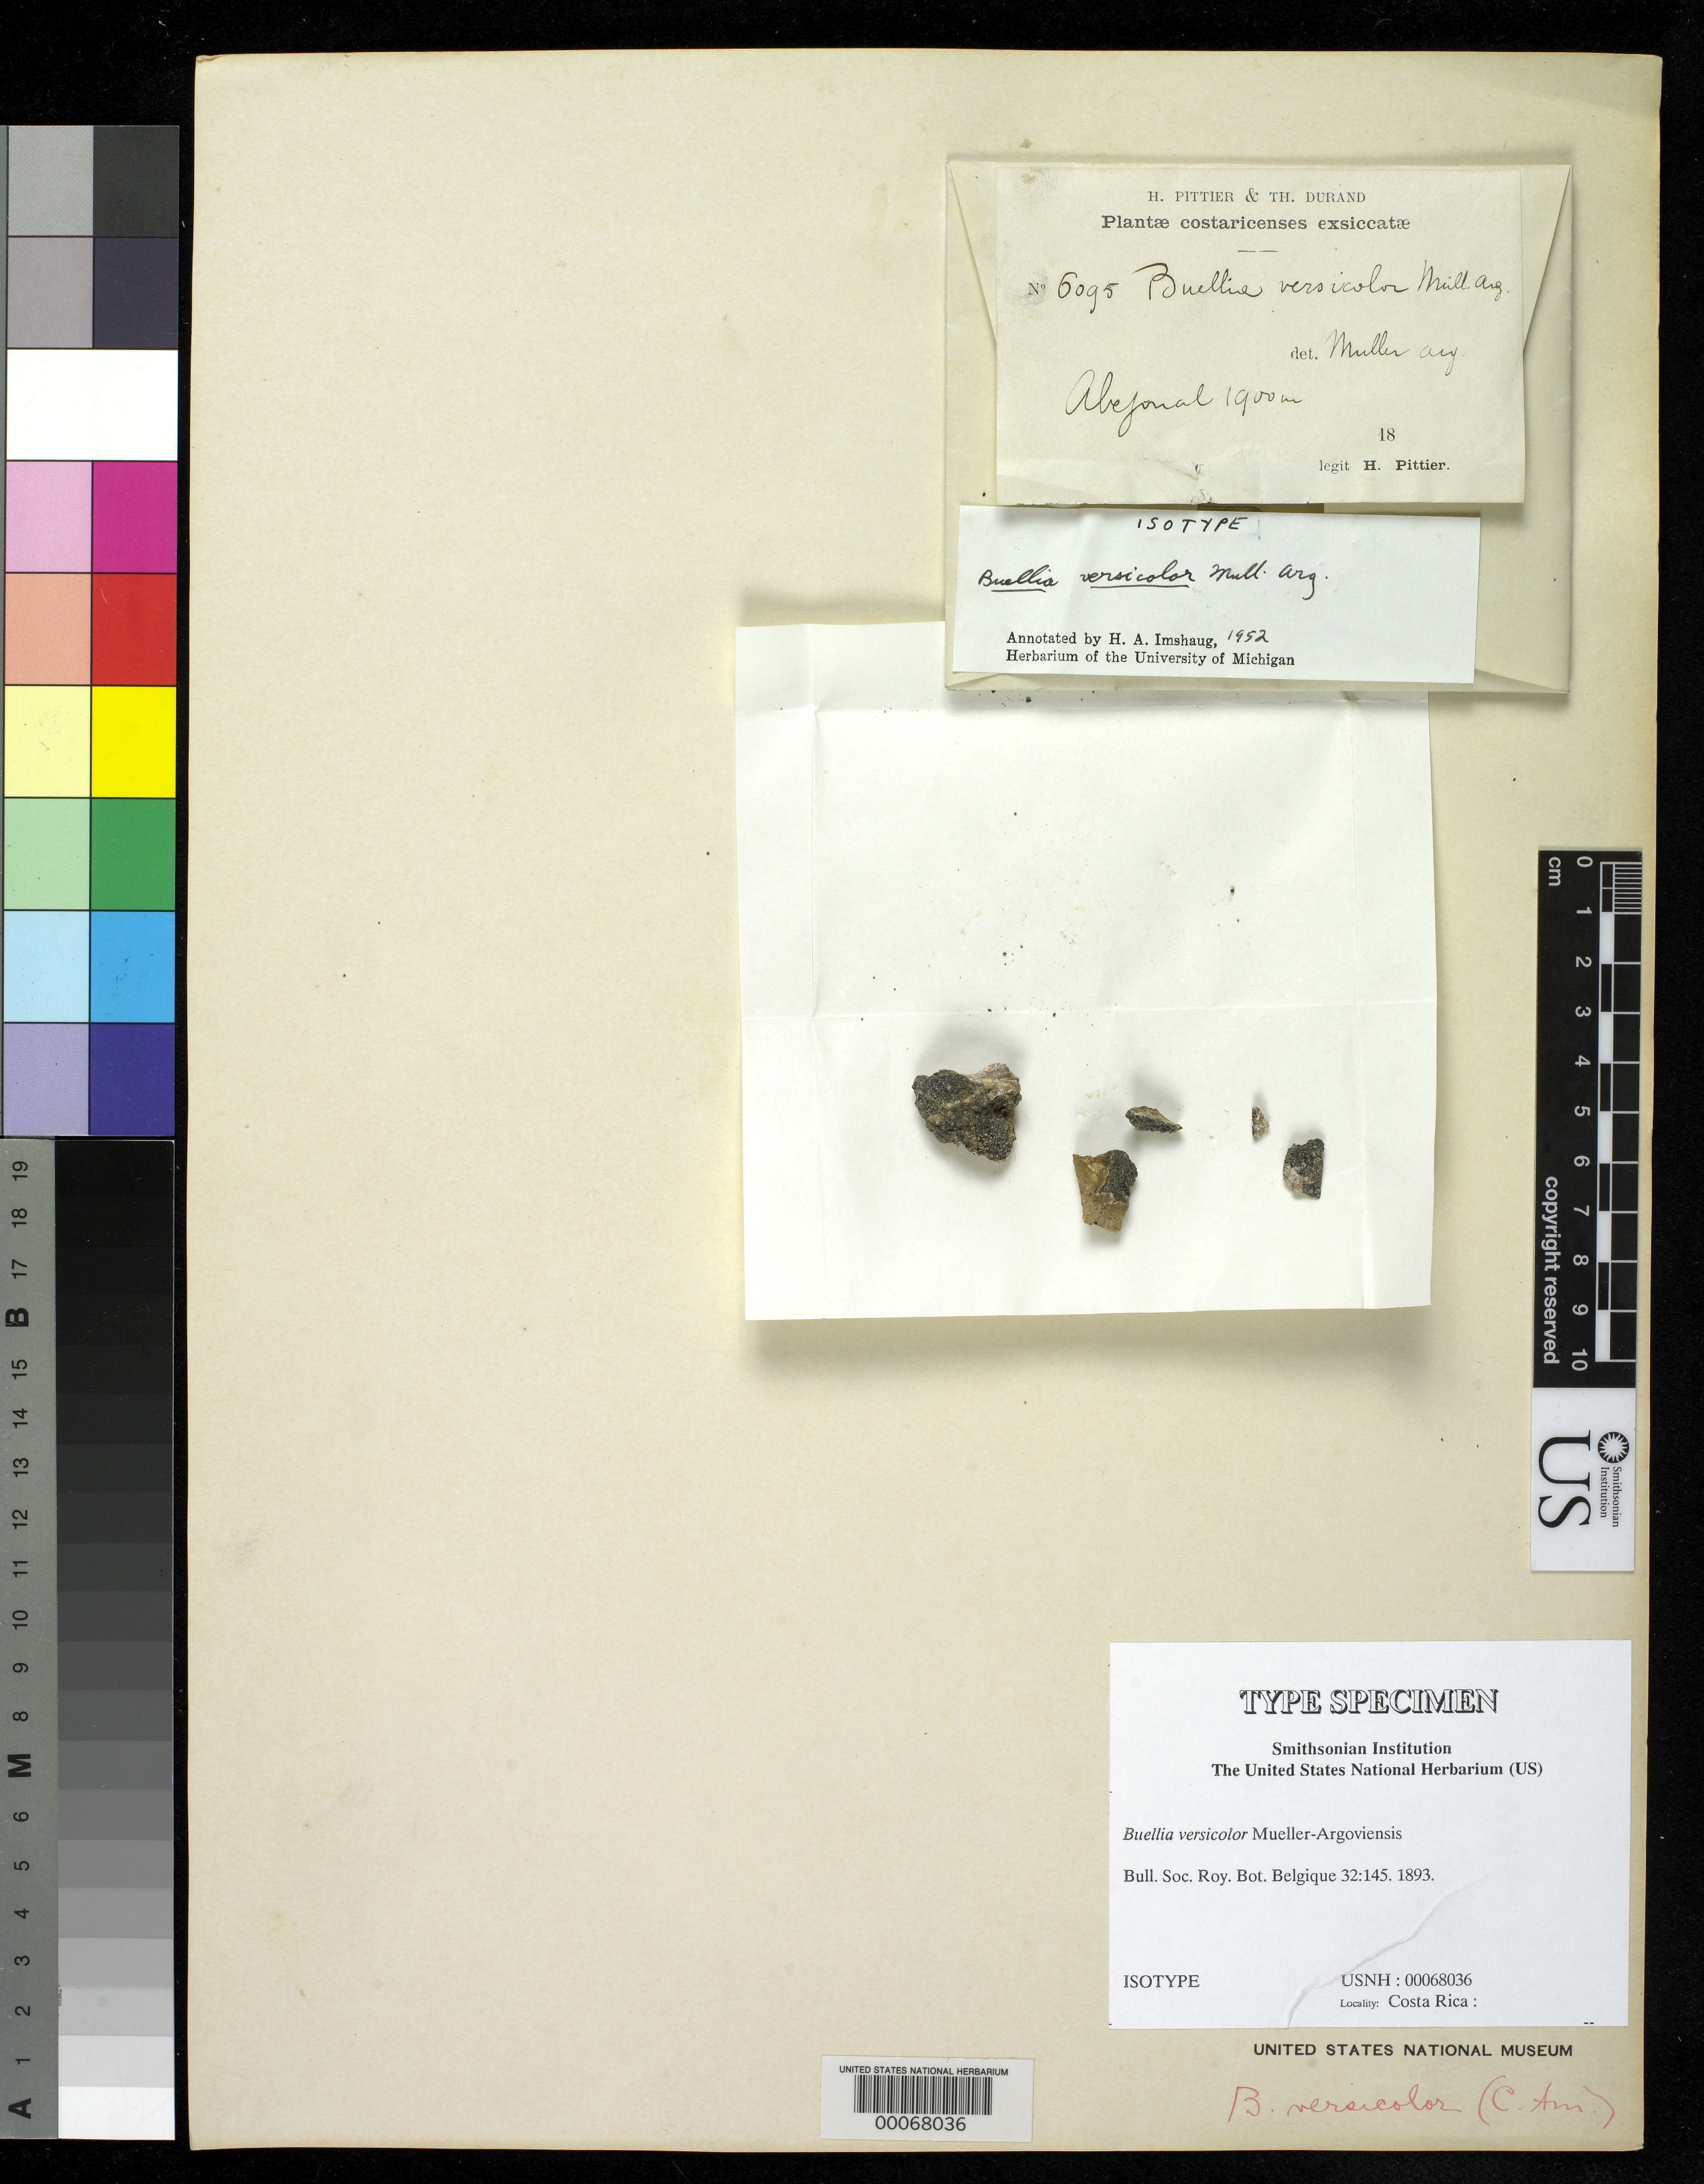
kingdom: Fungi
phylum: Ascomycota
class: Lecanoromycetes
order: Caliciales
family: Caliciaceae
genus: Buellia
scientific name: Buellia versicolor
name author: Müll. Arg.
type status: Isotype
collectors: H. F. Pittier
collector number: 6095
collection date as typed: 18--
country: Costa Rica